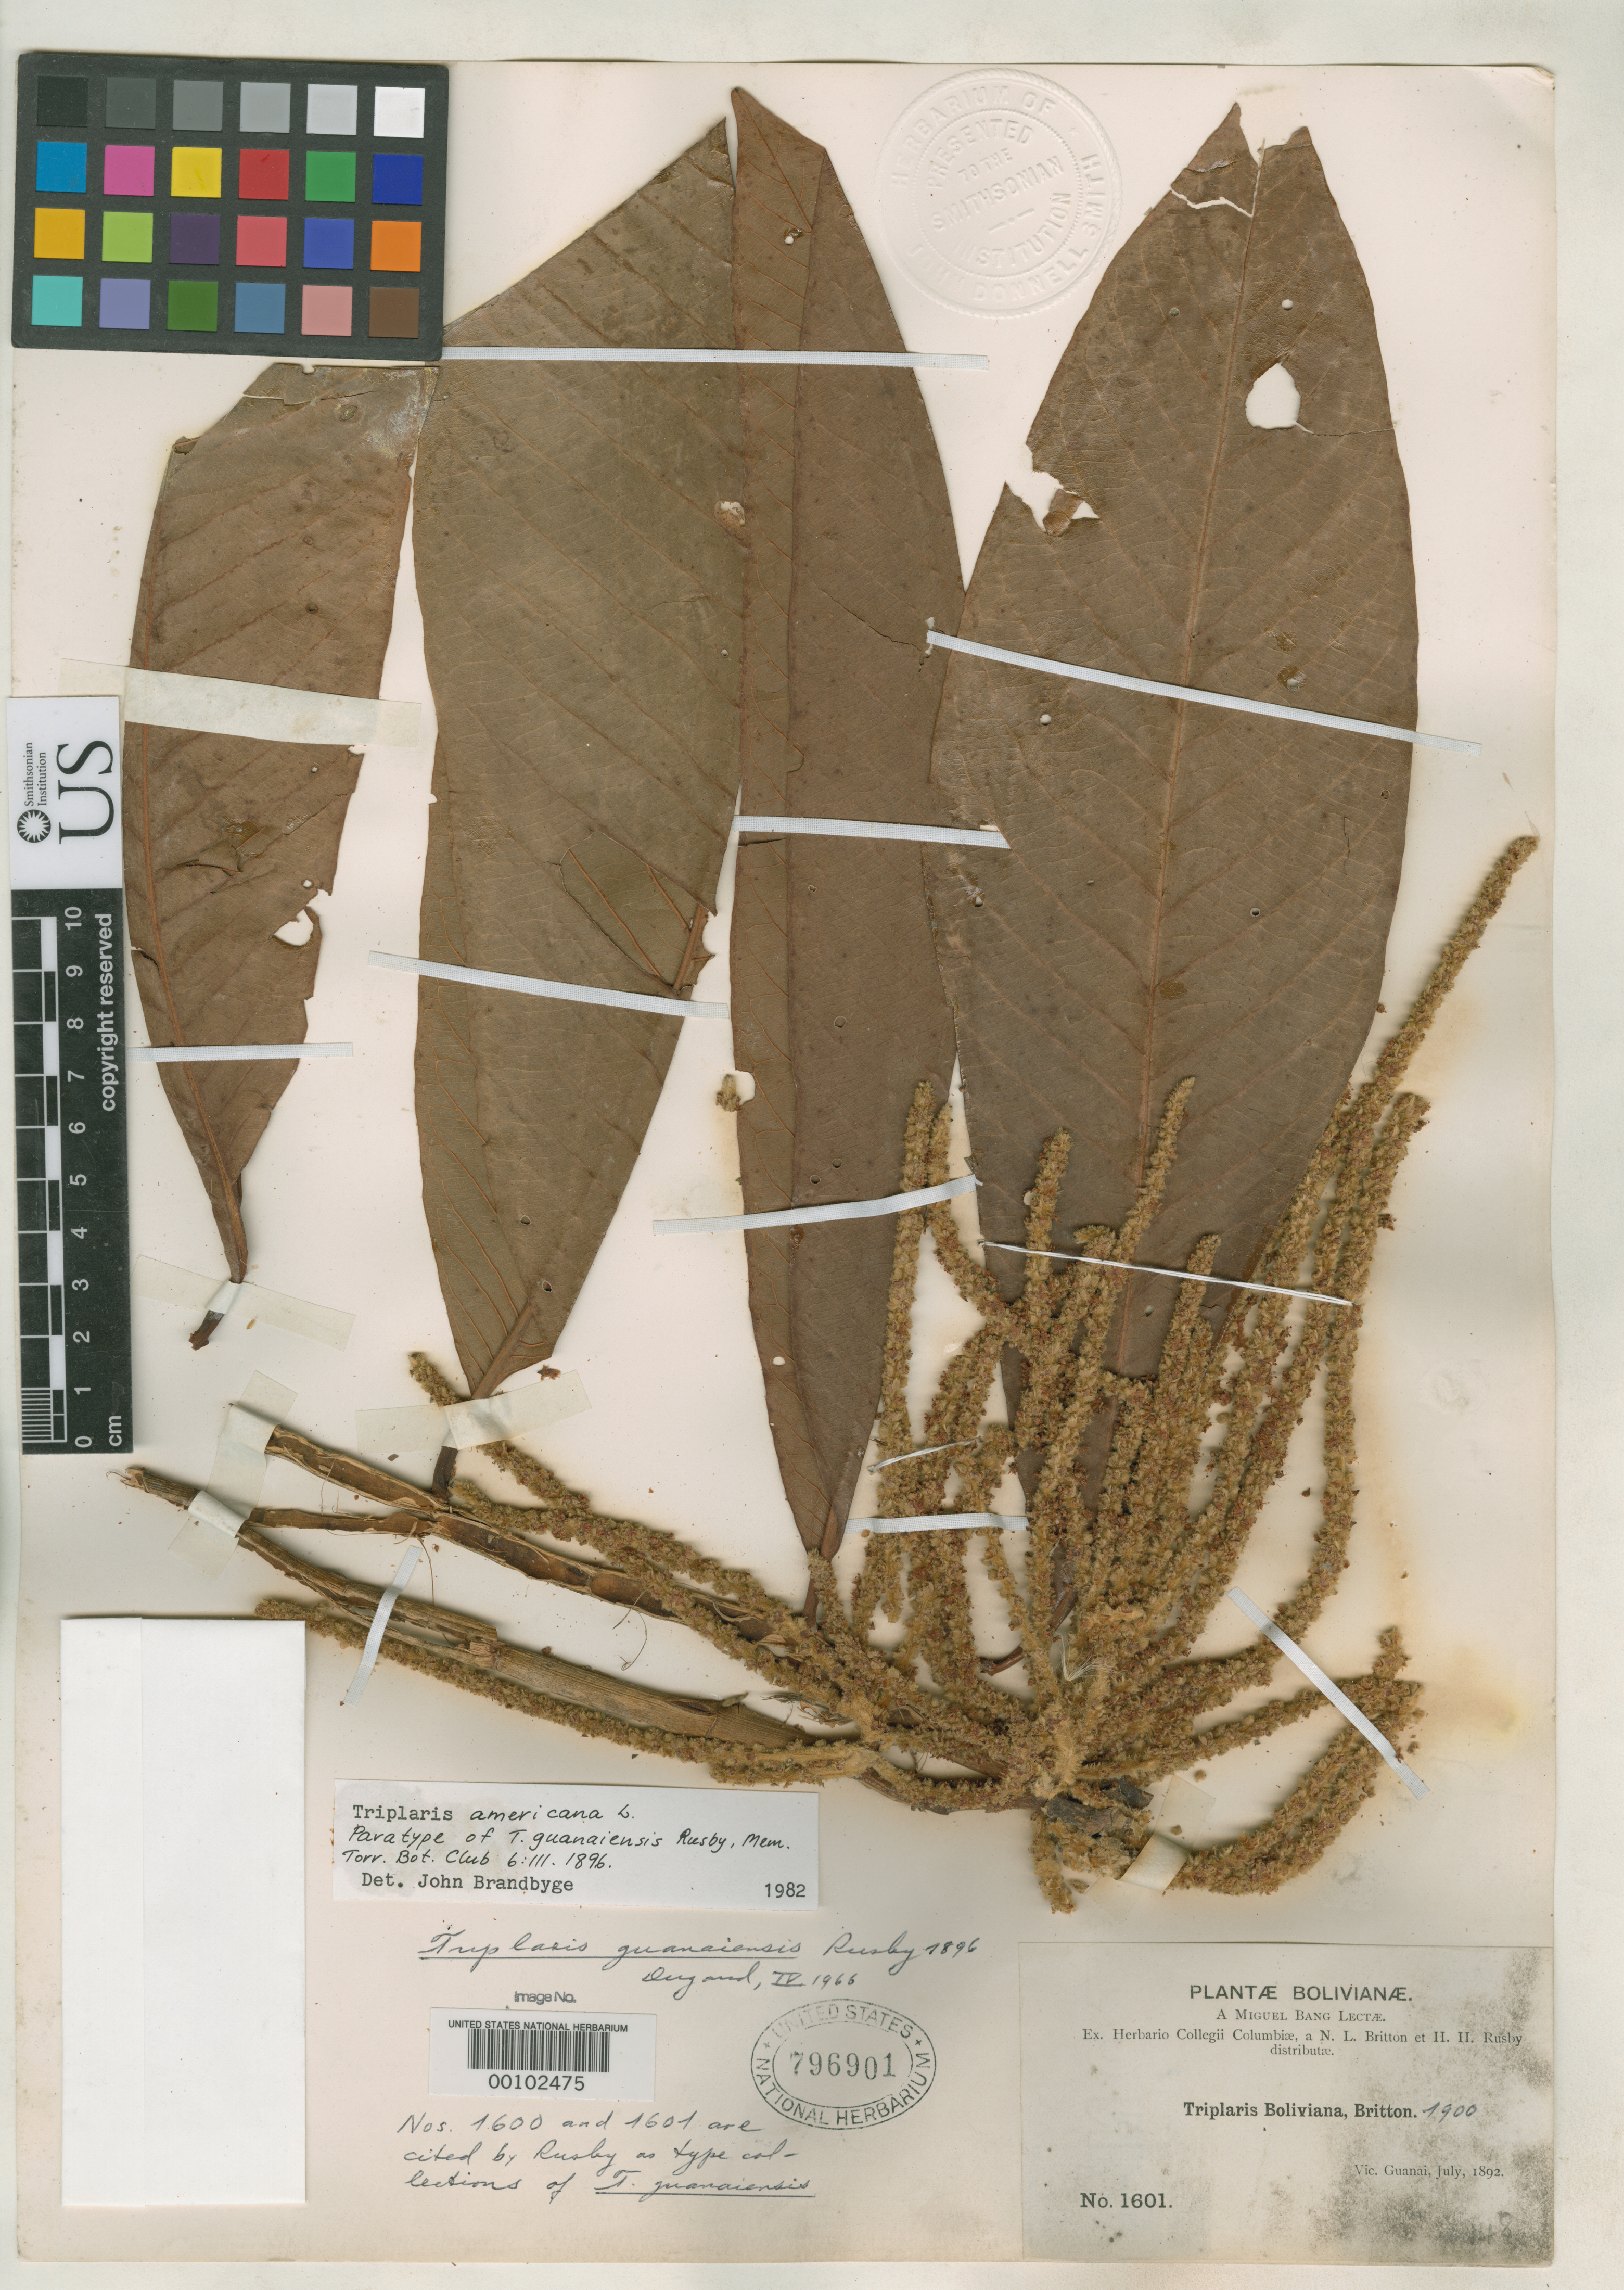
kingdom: Plantae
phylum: Tracheophyta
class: Magnoliopsida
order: Caryophyllales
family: Polygonaceae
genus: Triplaris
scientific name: Triplaris guanaiensis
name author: Rusby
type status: Syntype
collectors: M. Bang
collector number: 1601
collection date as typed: Jul 1892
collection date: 1892-07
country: Bolivia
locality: Vic. Guanai.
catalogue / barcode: US 796901